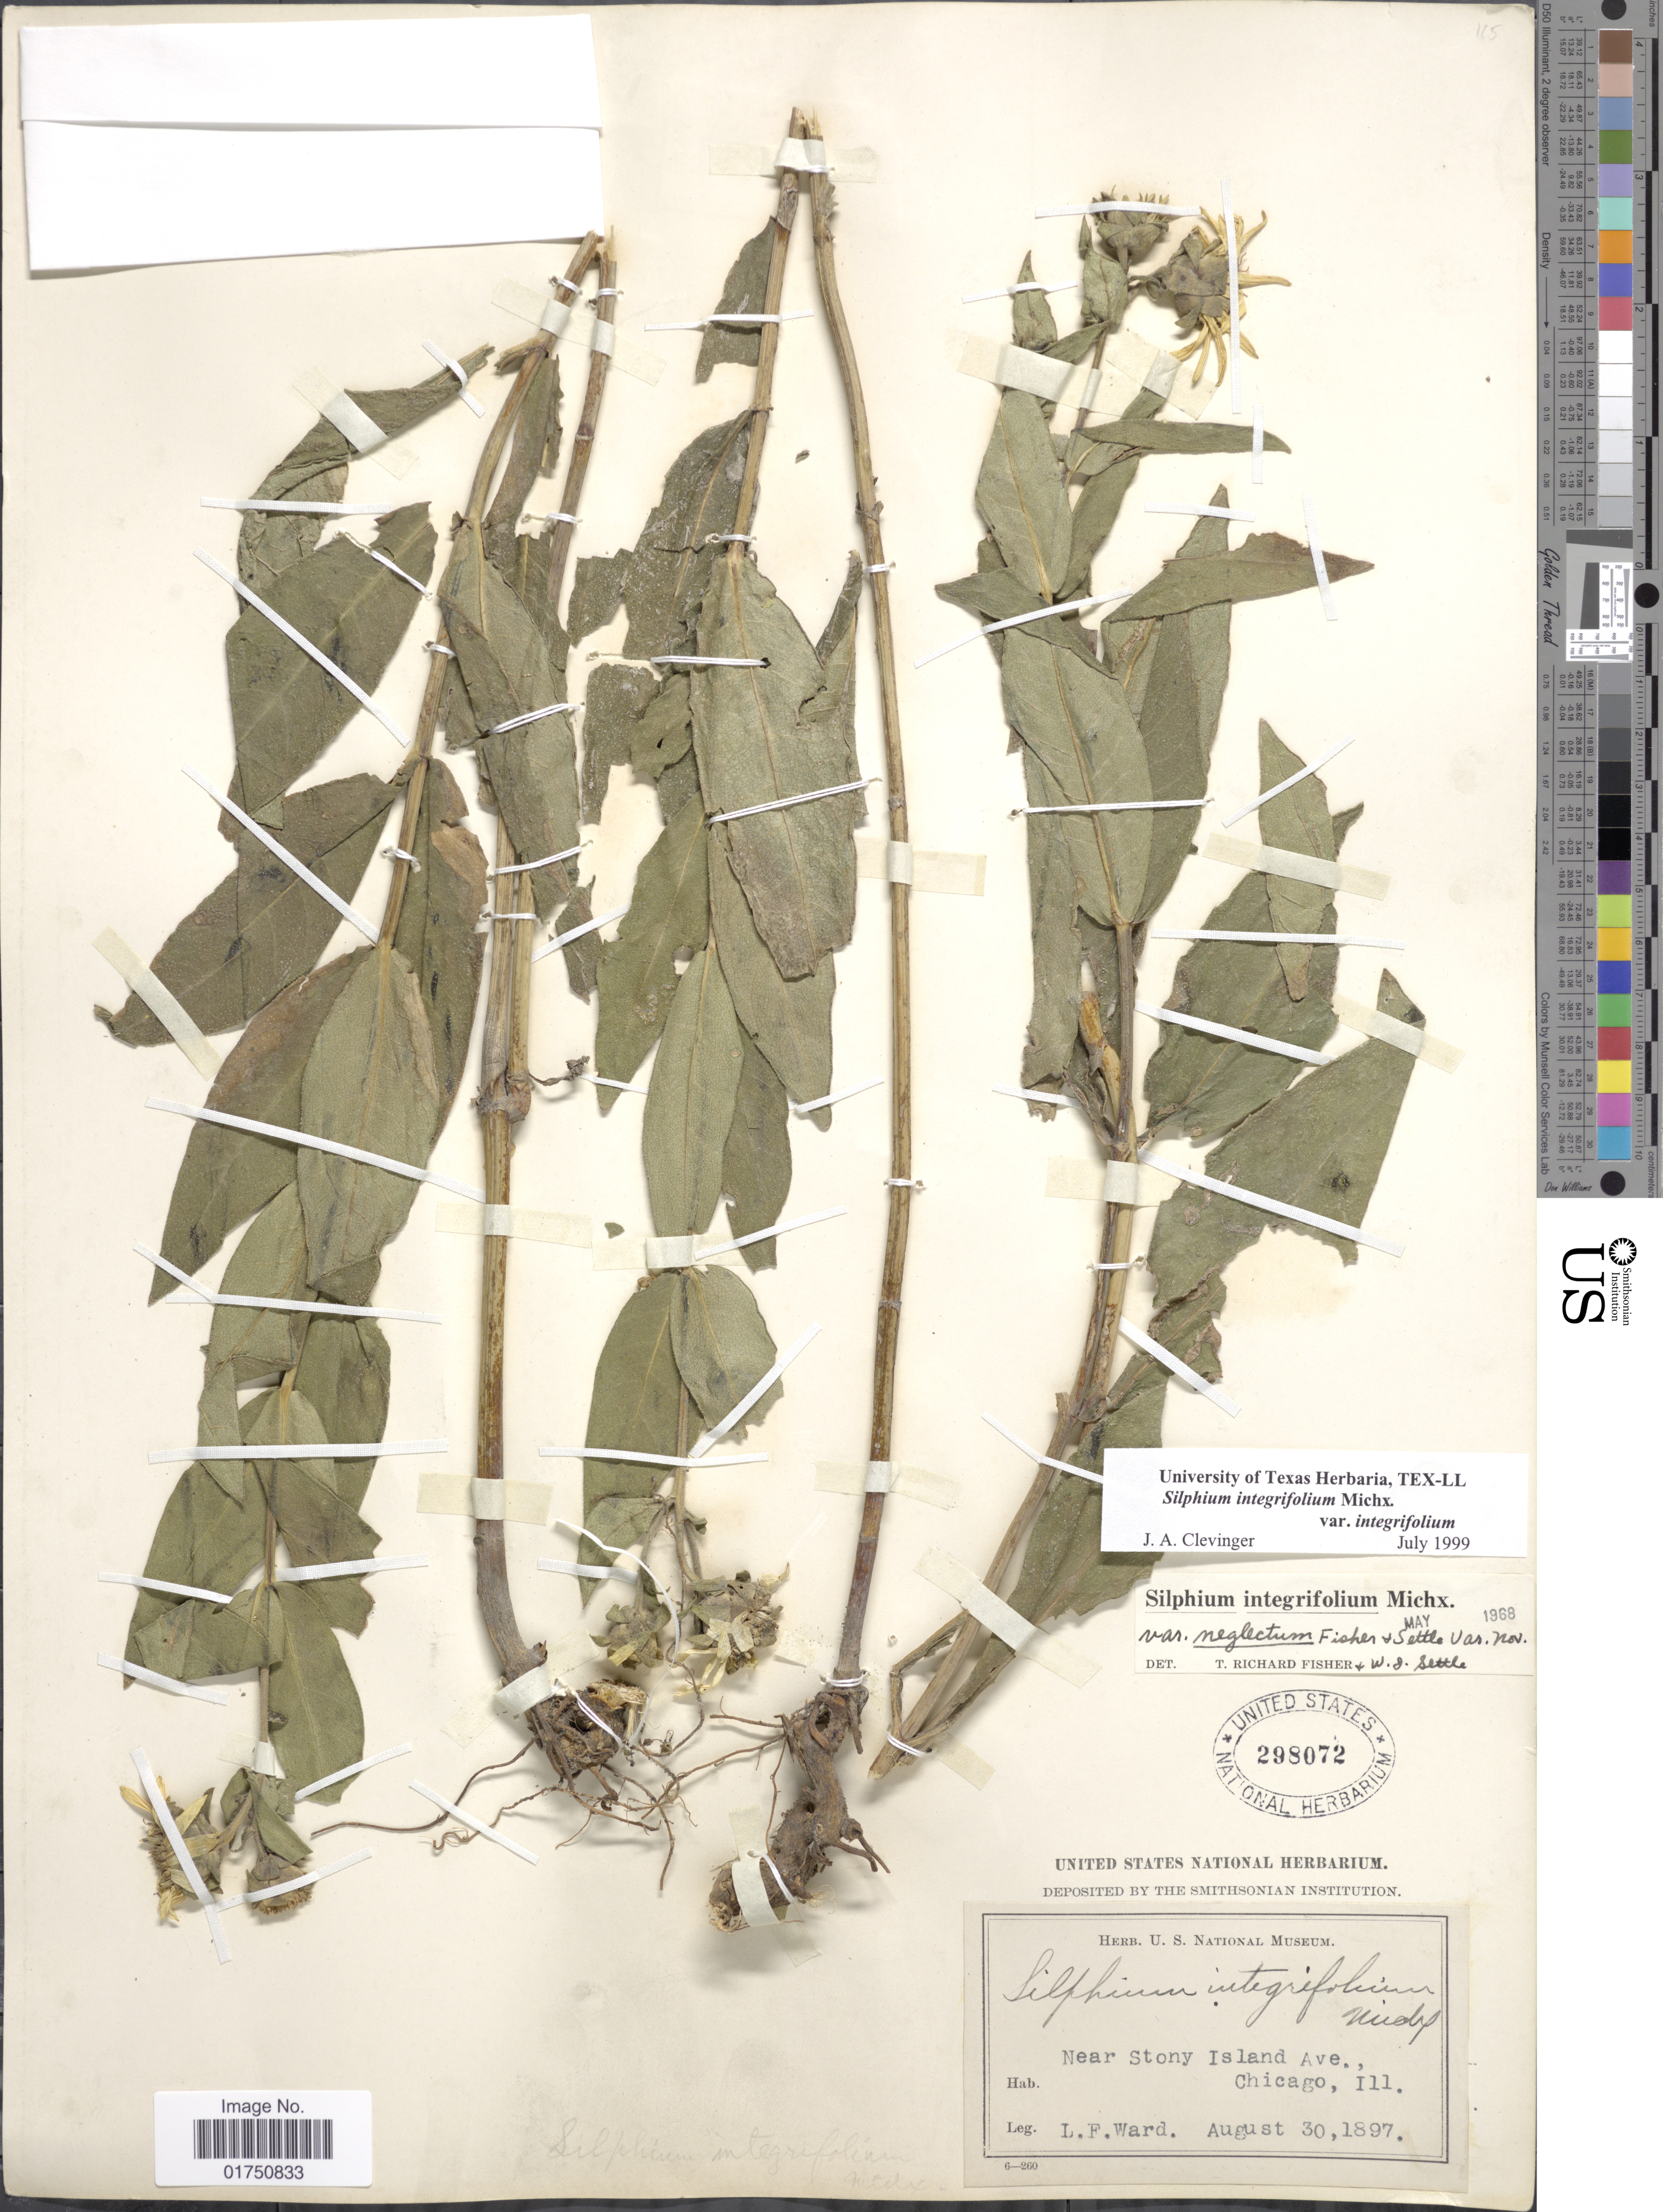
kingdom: Plantae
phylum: Tracheophyta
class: Magnoliopsida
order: Asterales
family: Asteraceae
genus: Silphium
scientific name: Silphium integrifolium var. integrifolium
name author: Michx.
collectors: L. Ward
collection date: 1897-08-30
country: United States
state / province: Illinois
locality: Near Stony Island Ave., Chicago, Ill.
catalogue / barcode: US 298072